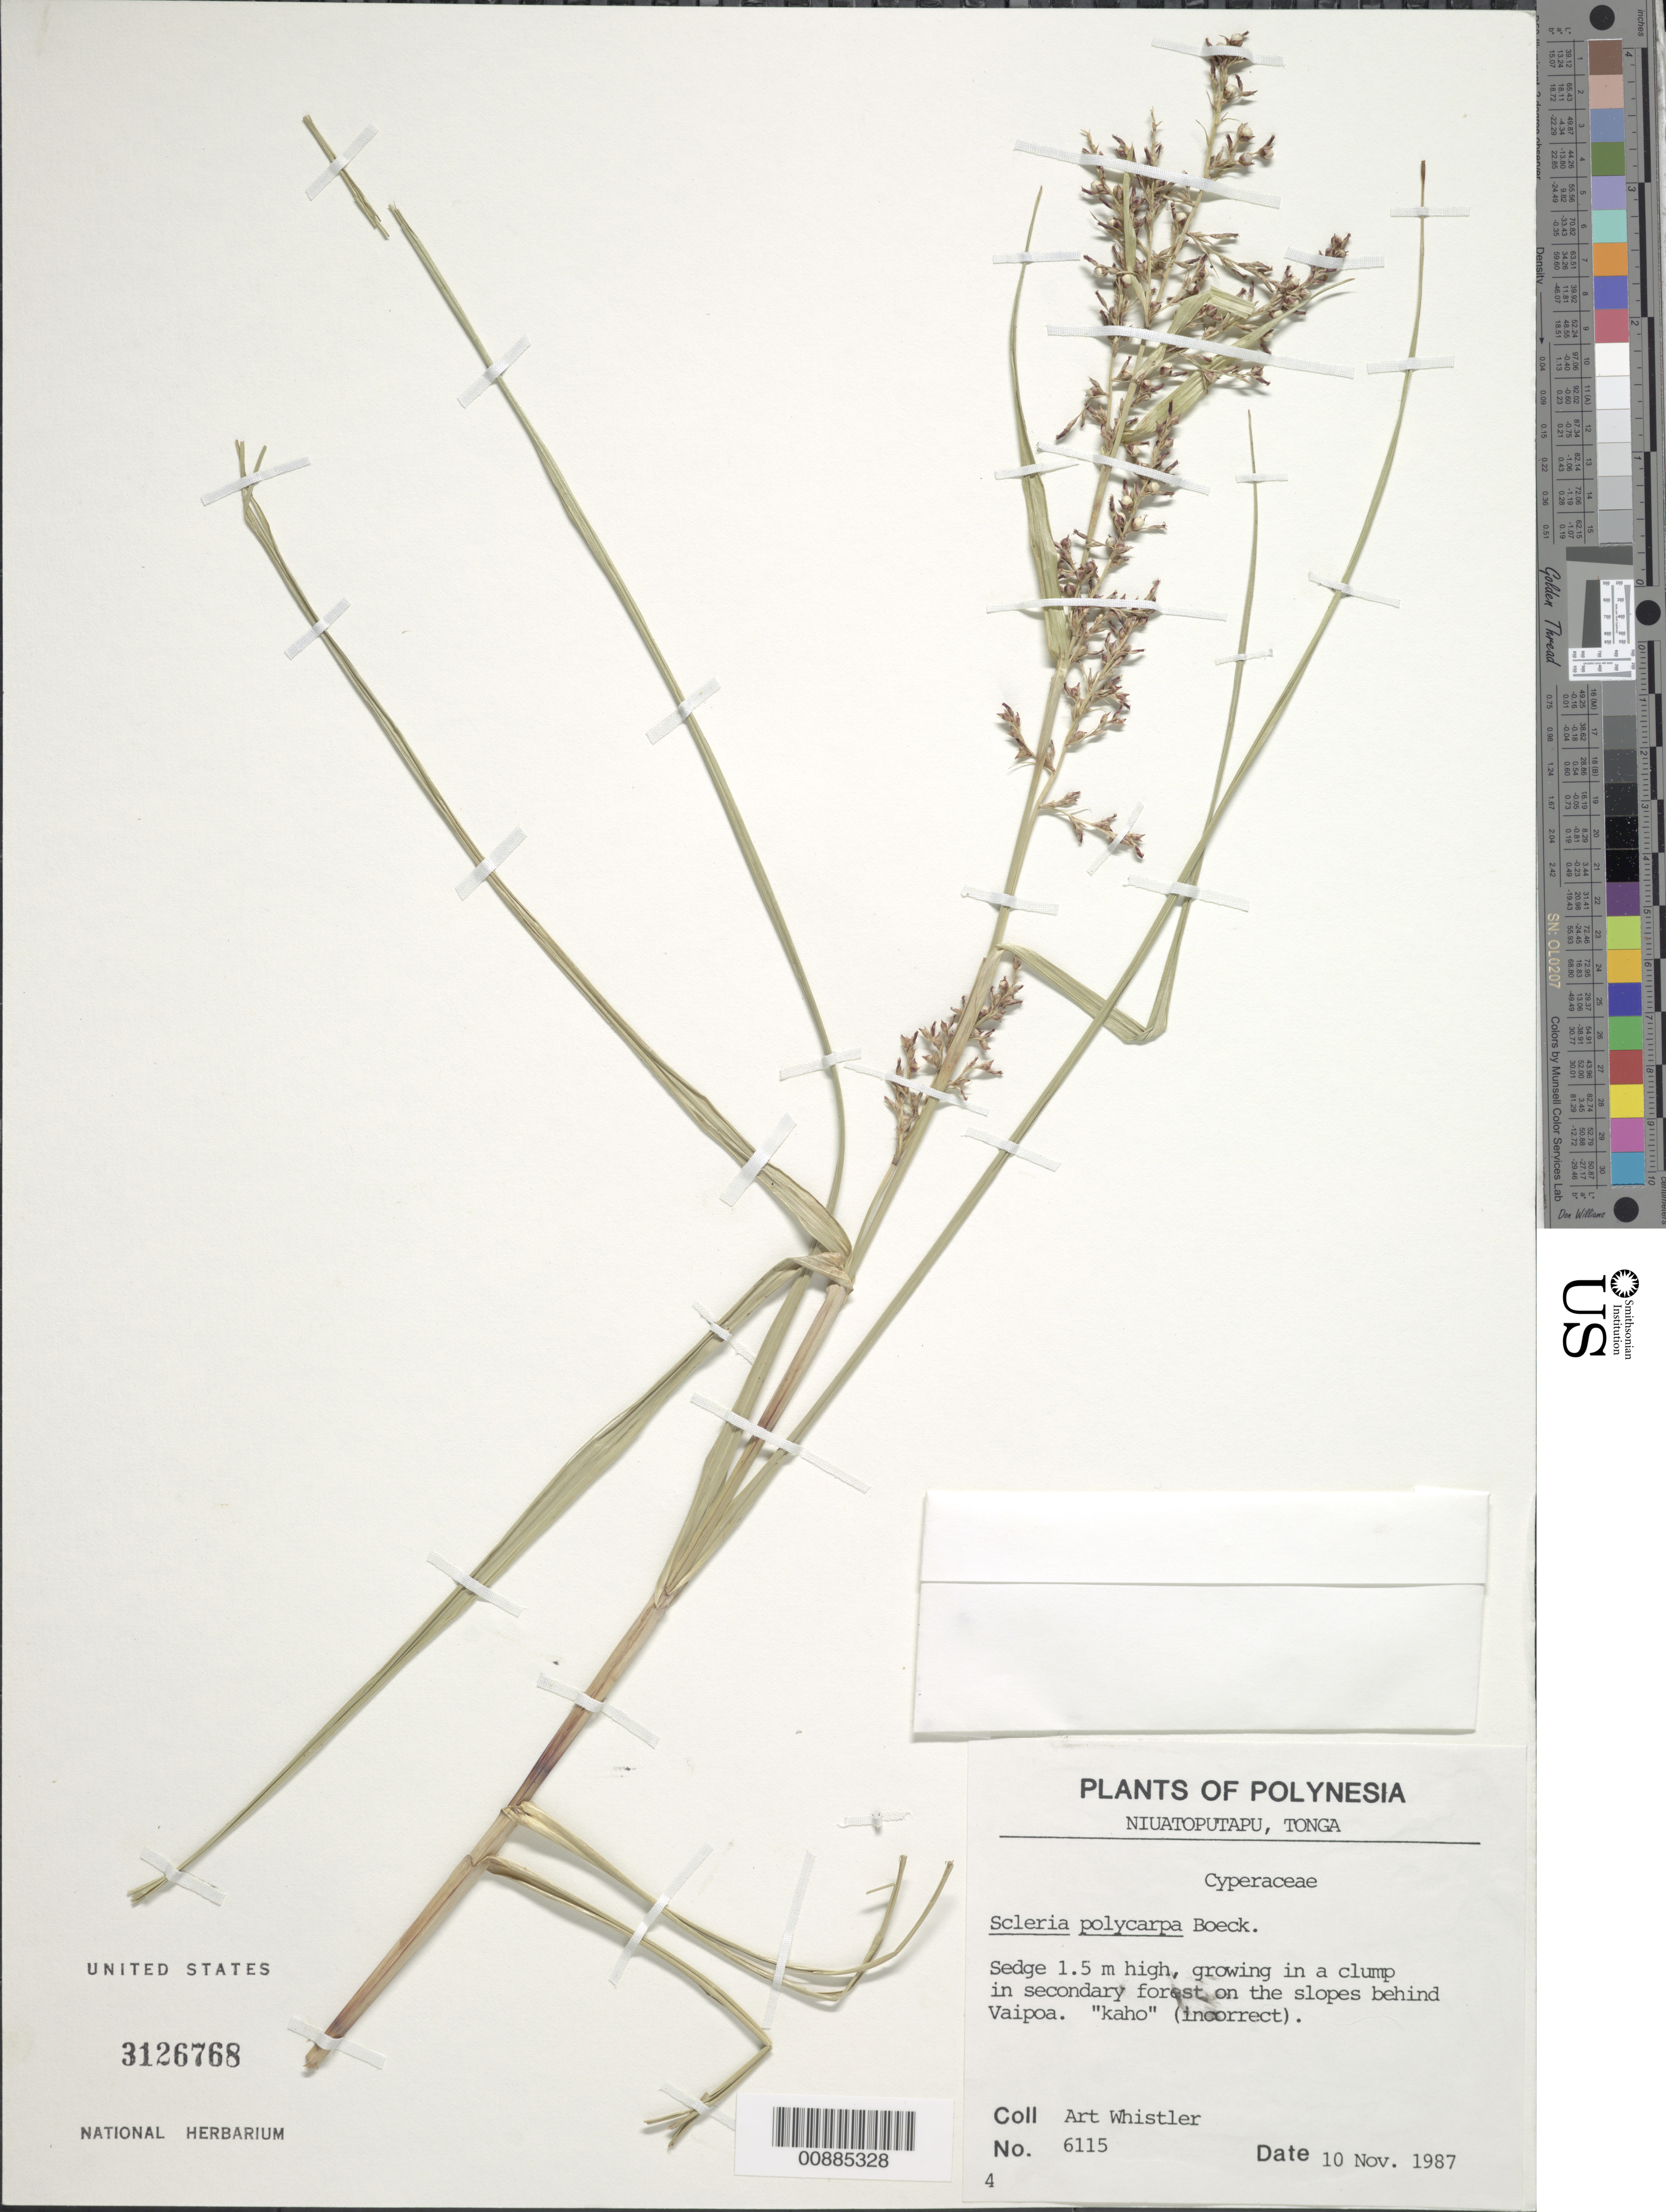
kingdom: Plantae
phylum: Tracheophyta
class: Liliopsida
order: Poales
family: Cyperaceae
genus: Scleria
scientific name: Scleria polycarpa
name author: Boeckeler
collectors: A. Whistler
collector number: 6115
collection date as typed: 10 Nov 1987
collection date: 1987-11-10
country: Tonga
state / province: Tonga Outliers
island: Niuatoputapu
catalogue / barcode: US 3126768